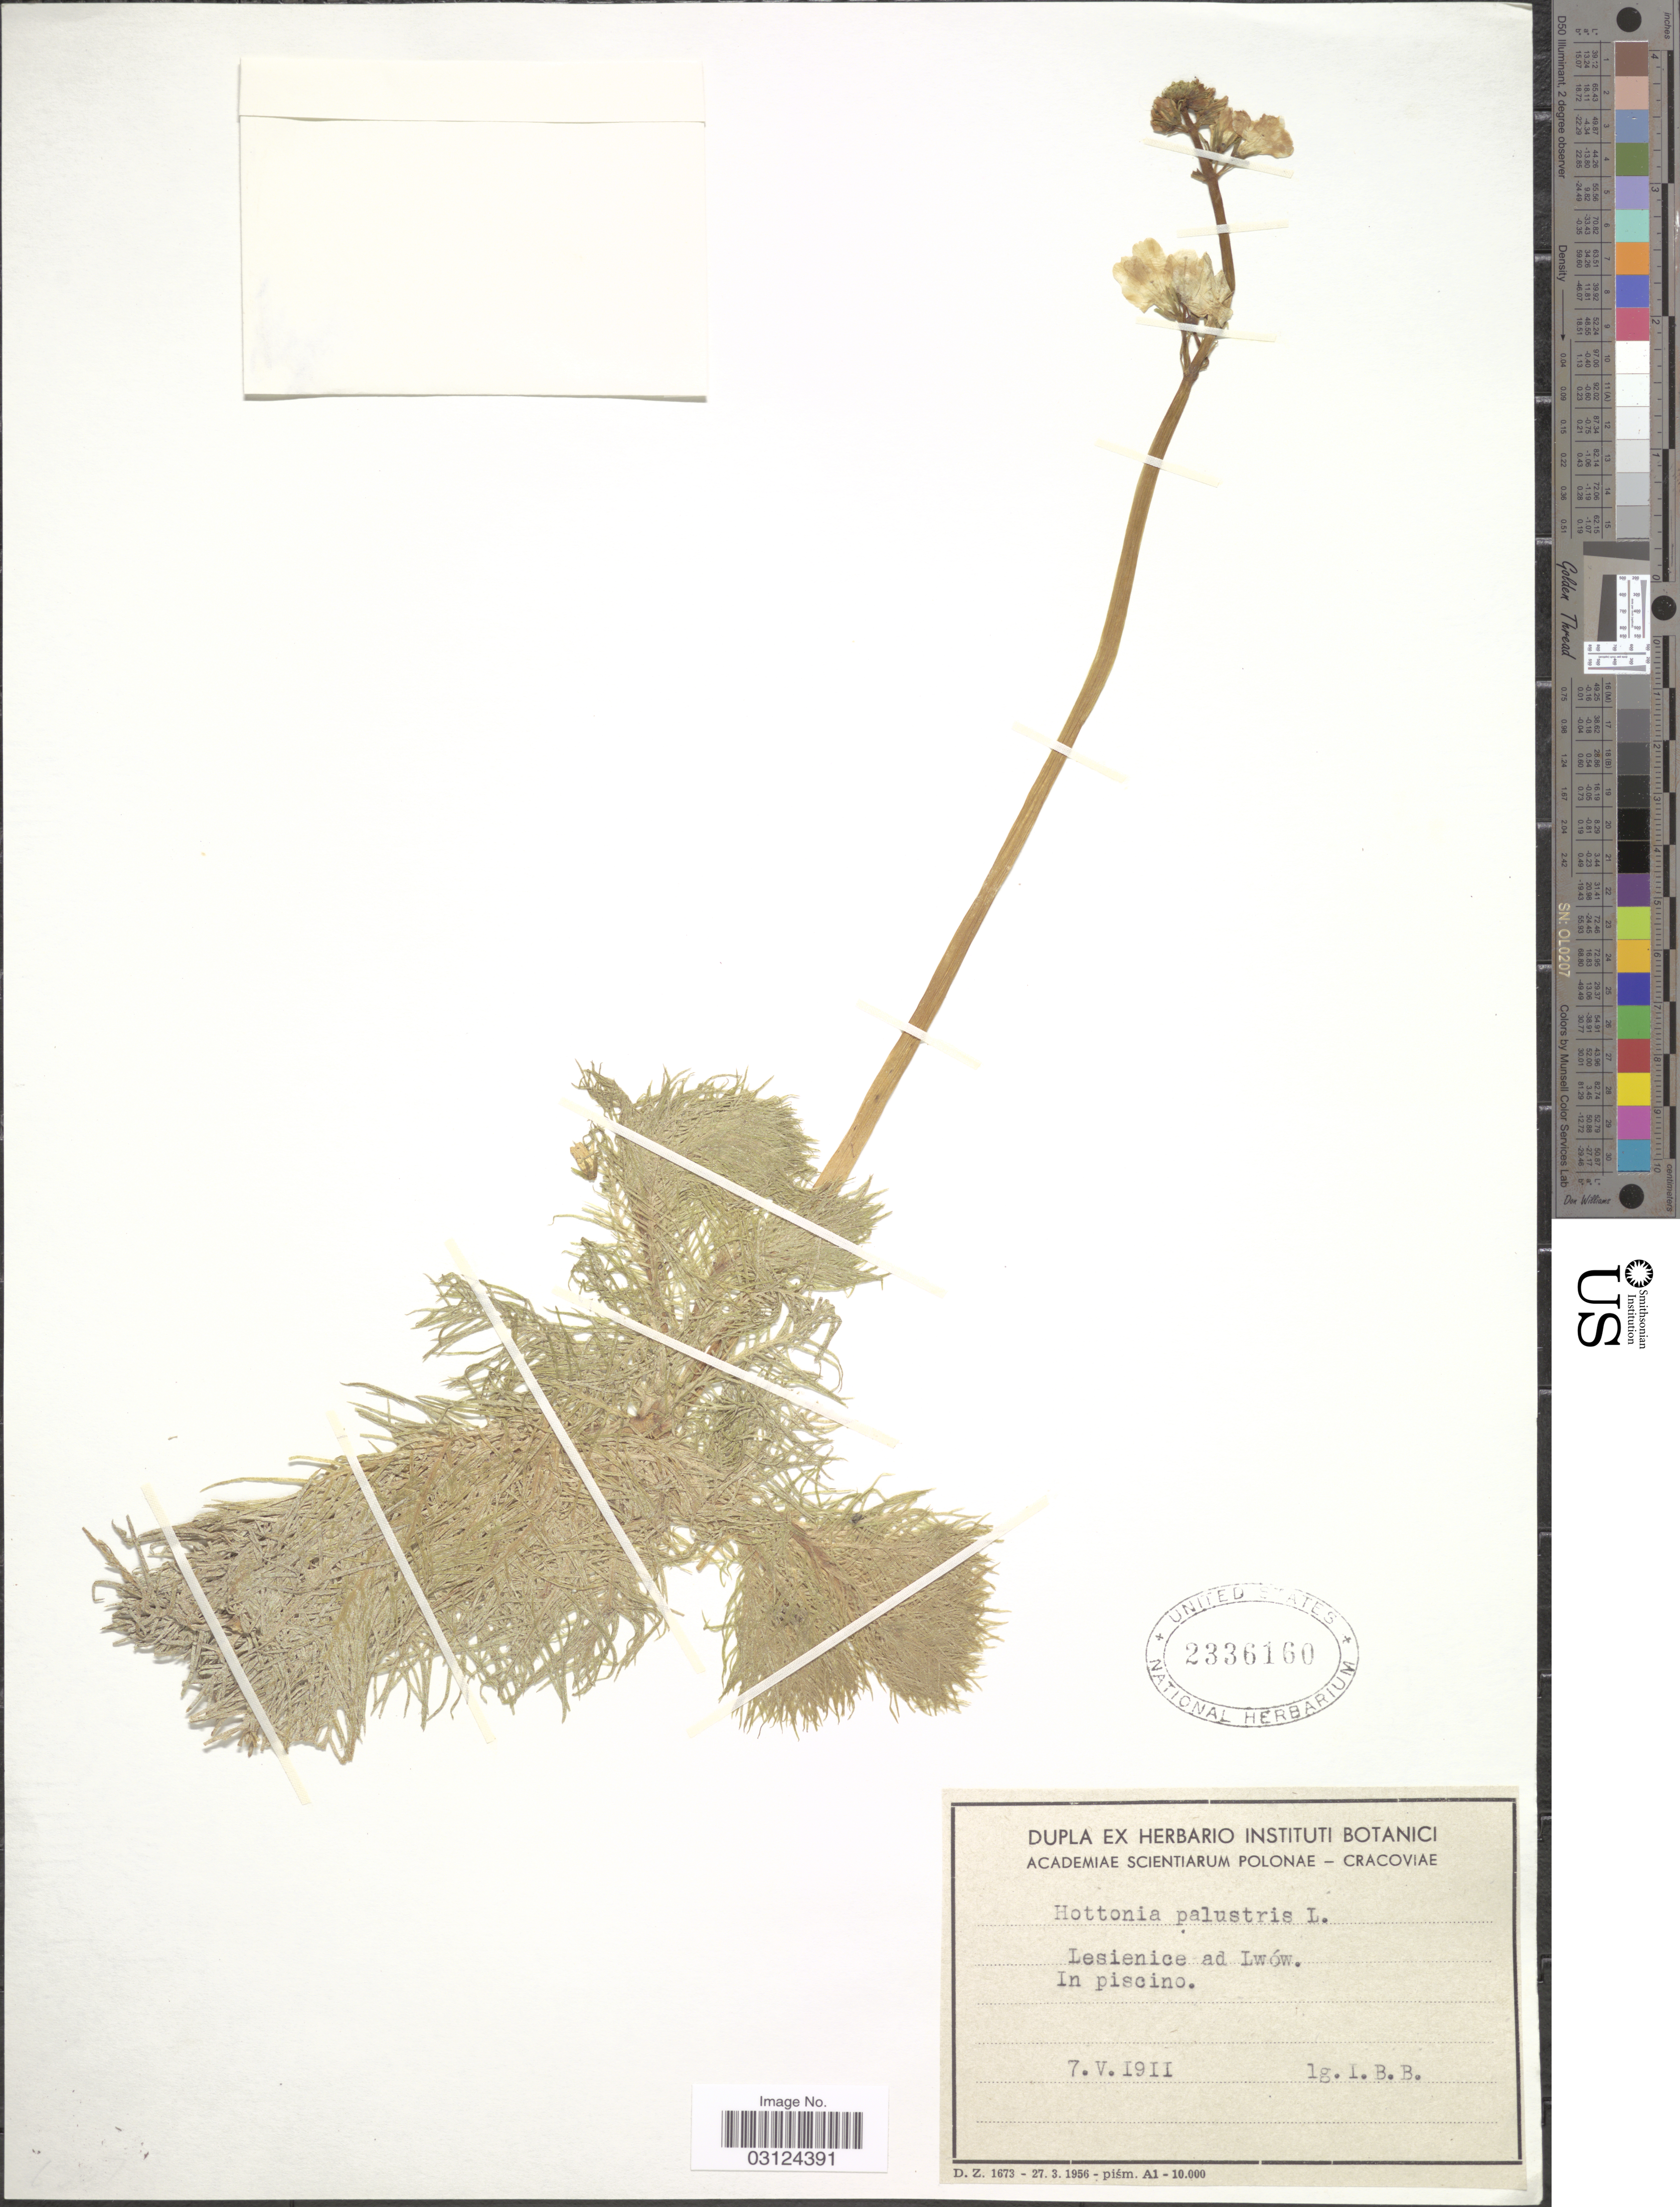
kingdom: Plantae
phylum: Tracheophyta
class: Magnoliopsida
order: Ericales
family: Primulaceae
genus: Hottonia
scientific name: Hottonia palustris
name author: L.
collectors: I. B. B.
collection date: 1911-05-07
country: Ukraine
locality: Liesienice ad Lwów, In piscino.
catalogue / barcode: US 2336160